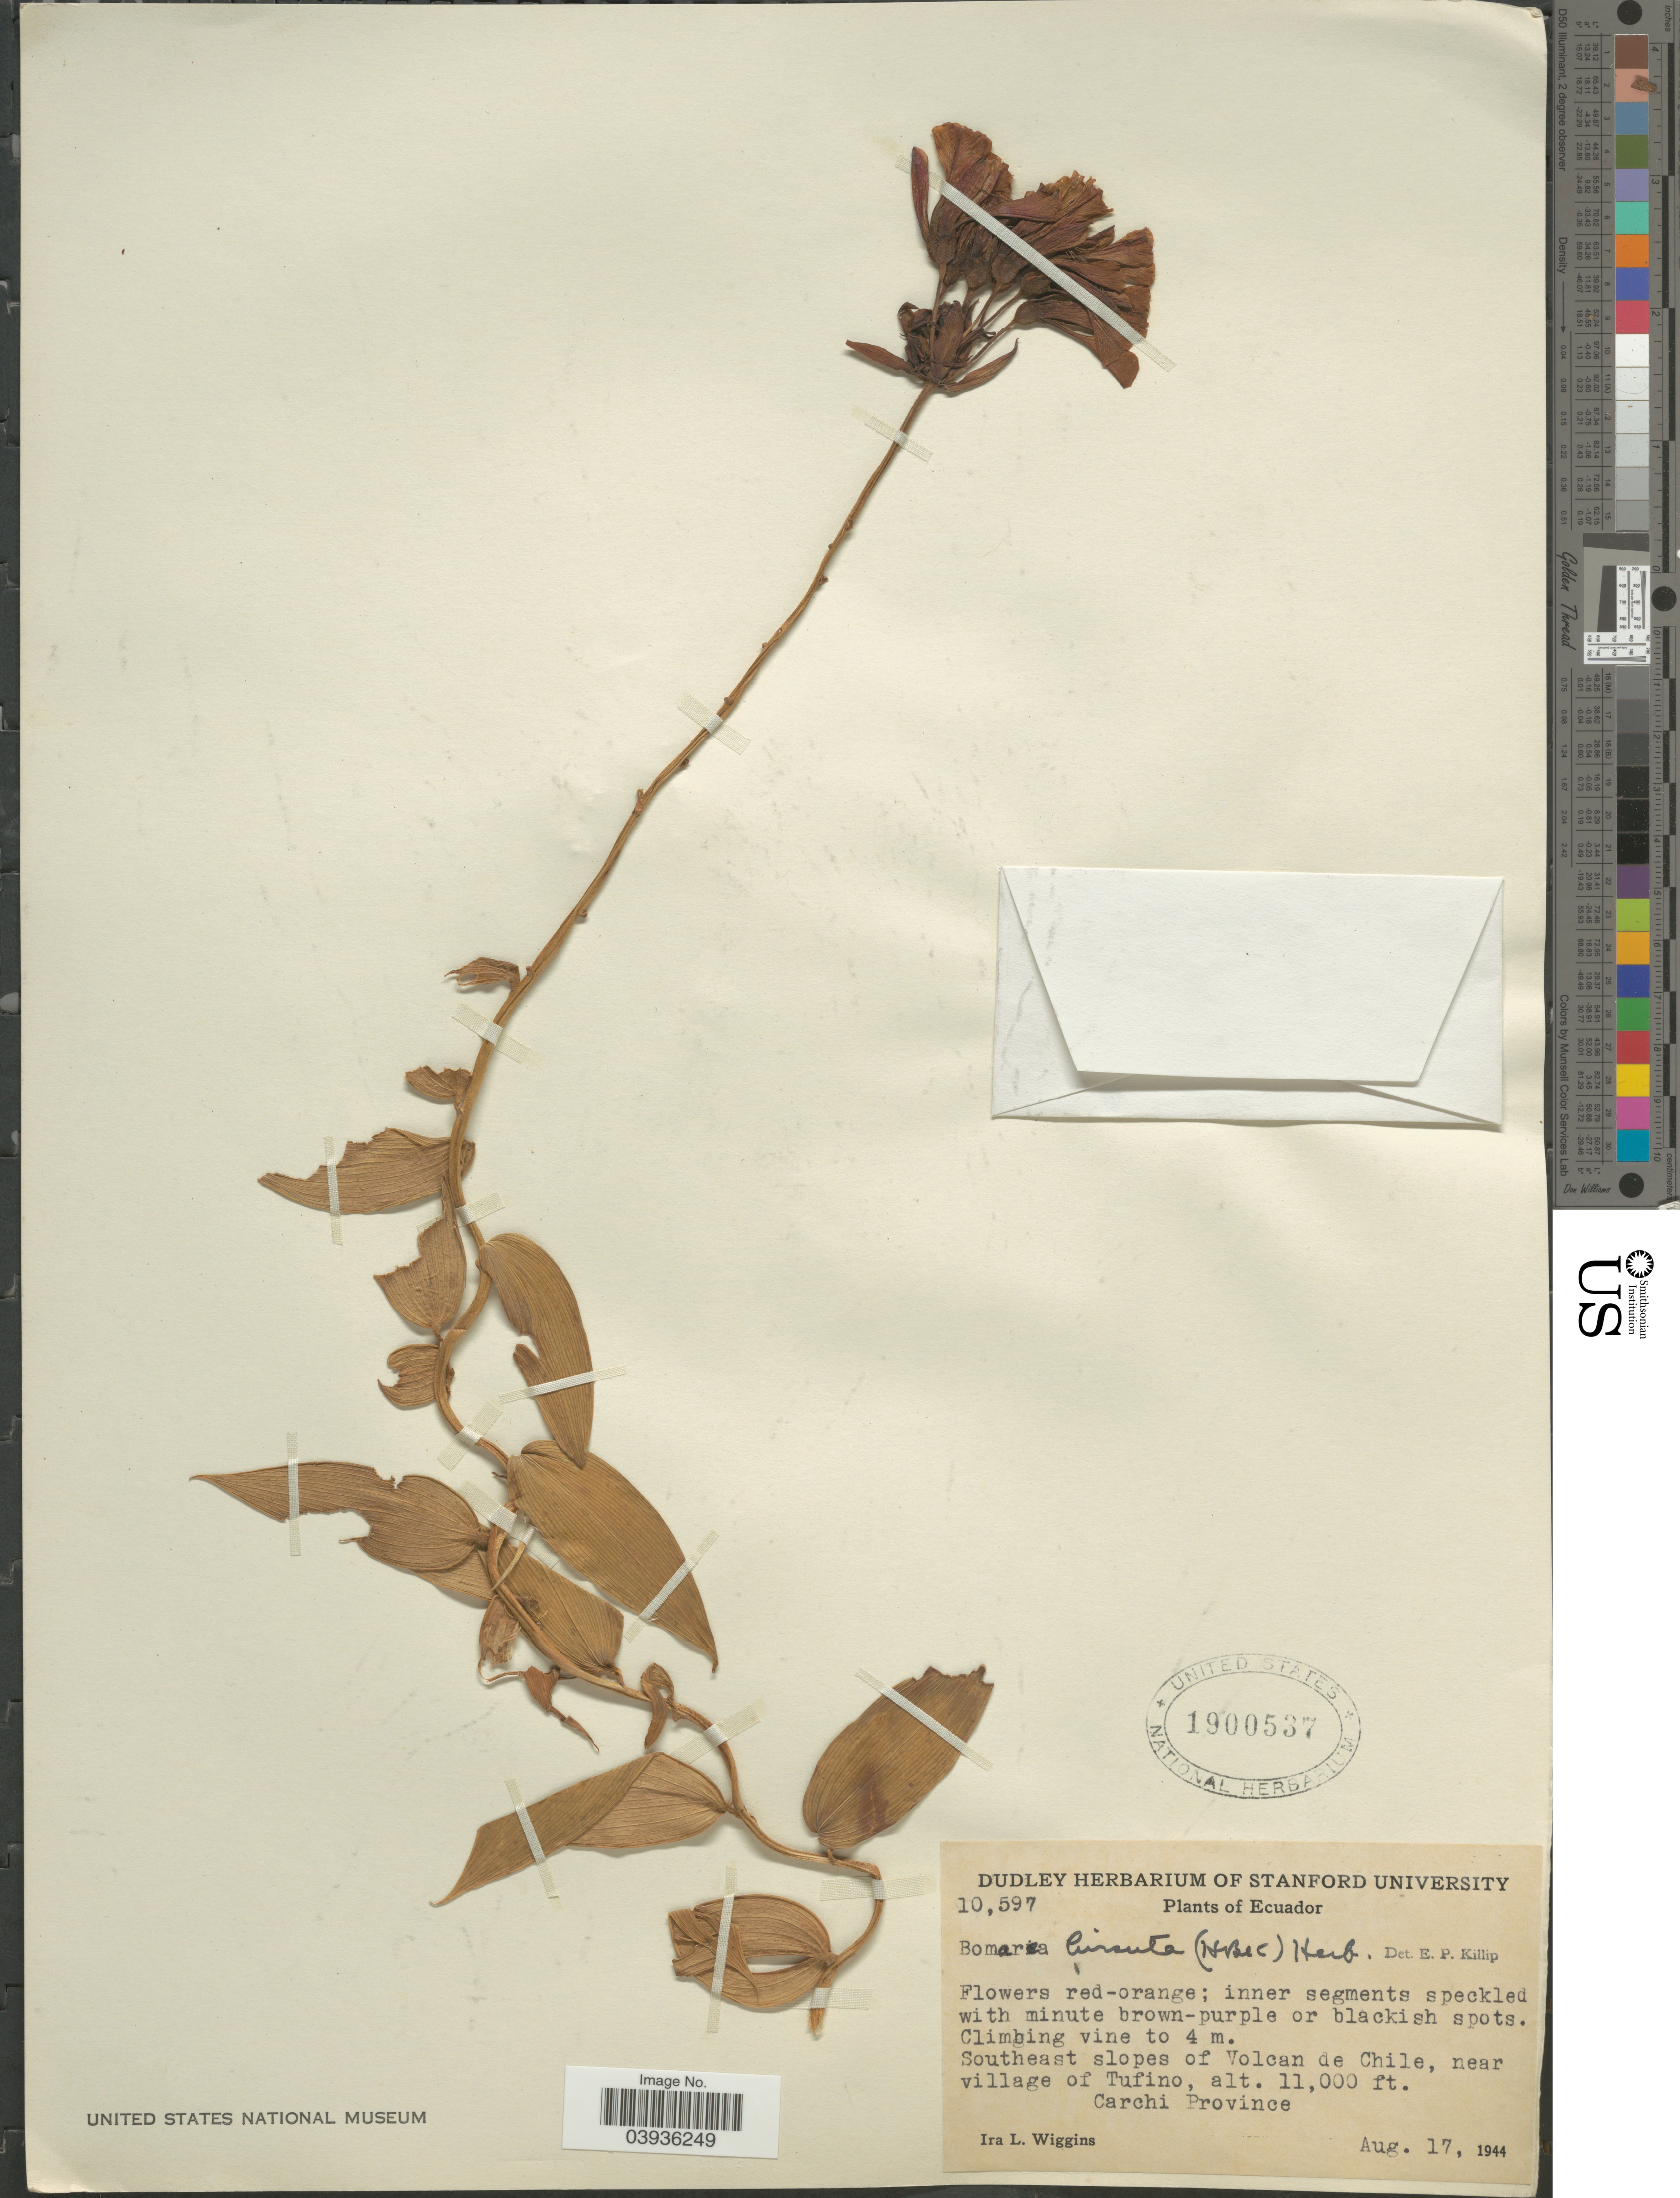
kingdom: Plantae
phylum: Tracheophyta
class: Liliopsida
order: Liliales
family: Alstroemeriaceae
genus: Bomarea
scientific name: Bomarea hirsuta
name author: (Kunth) Herb.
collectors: I. L. Wiggins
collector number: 10597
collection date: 1944-08-17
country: Ecuador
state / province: Carchi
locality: Southeast slopes of Volcan de Chile, near village of Tufino.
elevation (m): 3353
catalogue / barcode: US 1900537